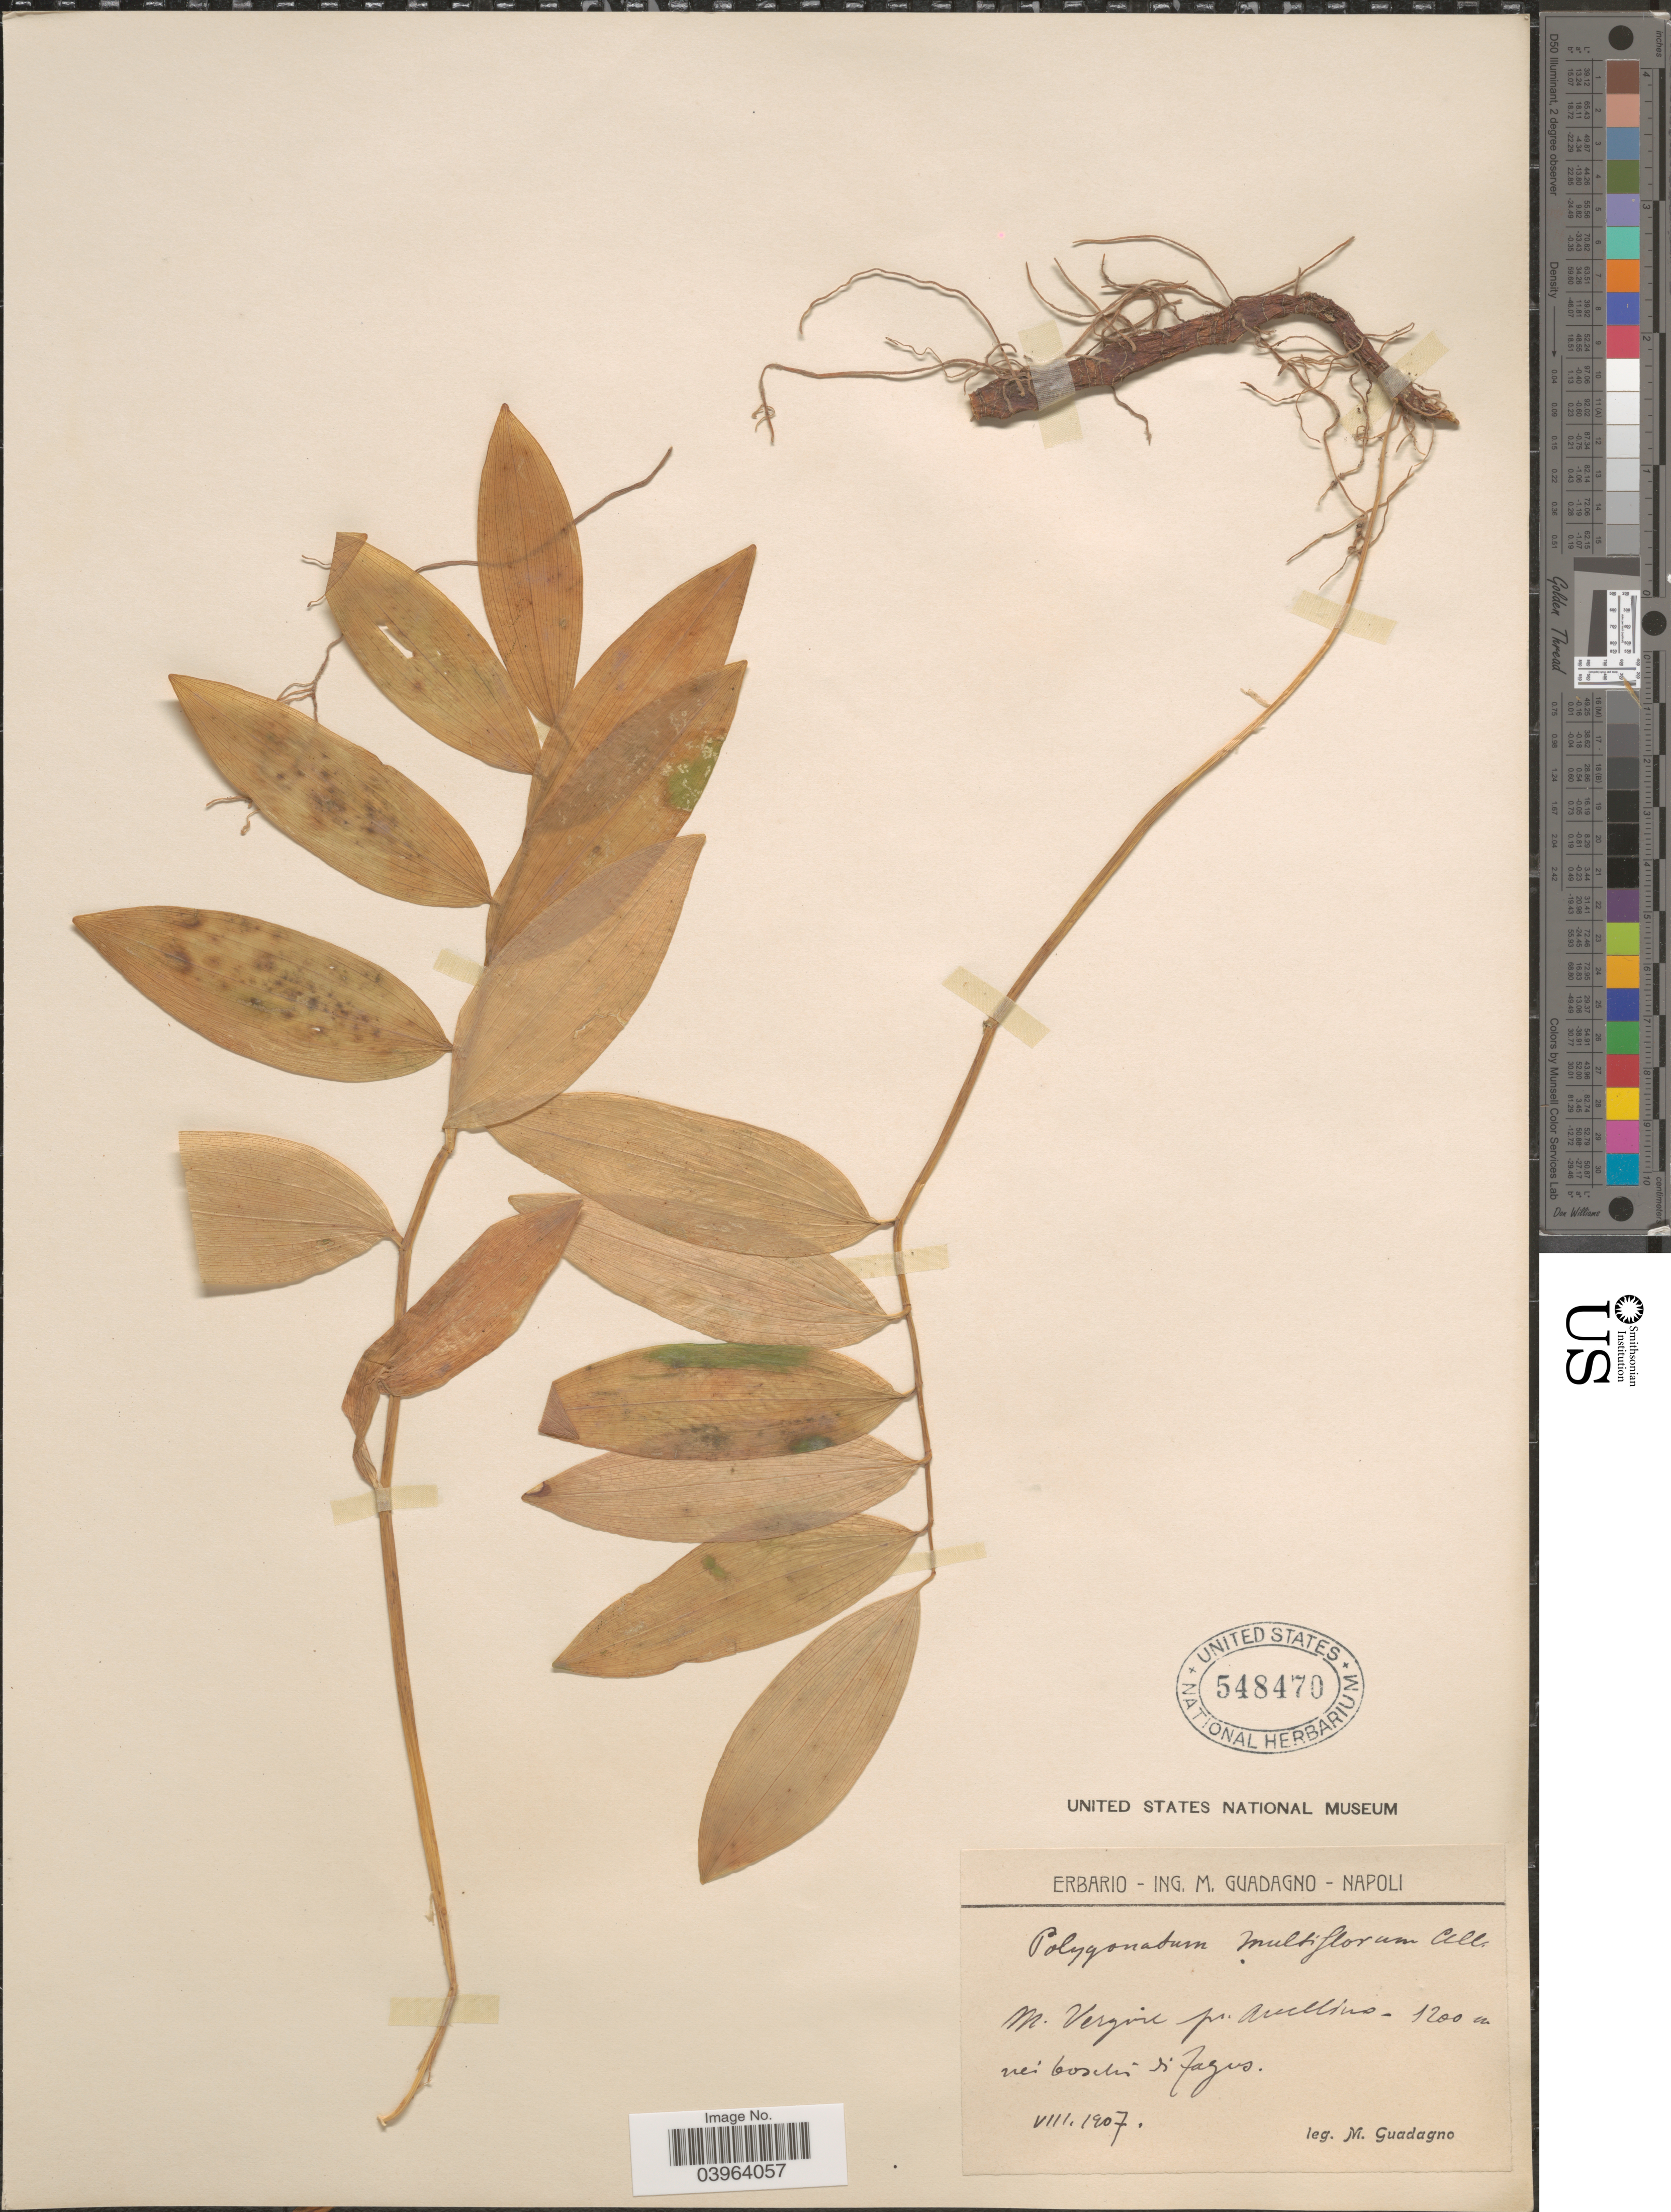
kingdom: Plantae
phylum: Tracheophyta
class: Liliopsida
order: Asparagales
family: Asparagaceae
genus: Polygonatum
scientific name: Polygonatum multiflorum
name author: (L.) All.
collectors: M. Guadagno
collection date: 1907-08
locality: M. Vergoic pr. Arellino.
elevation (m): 1200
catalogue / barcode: US 548470